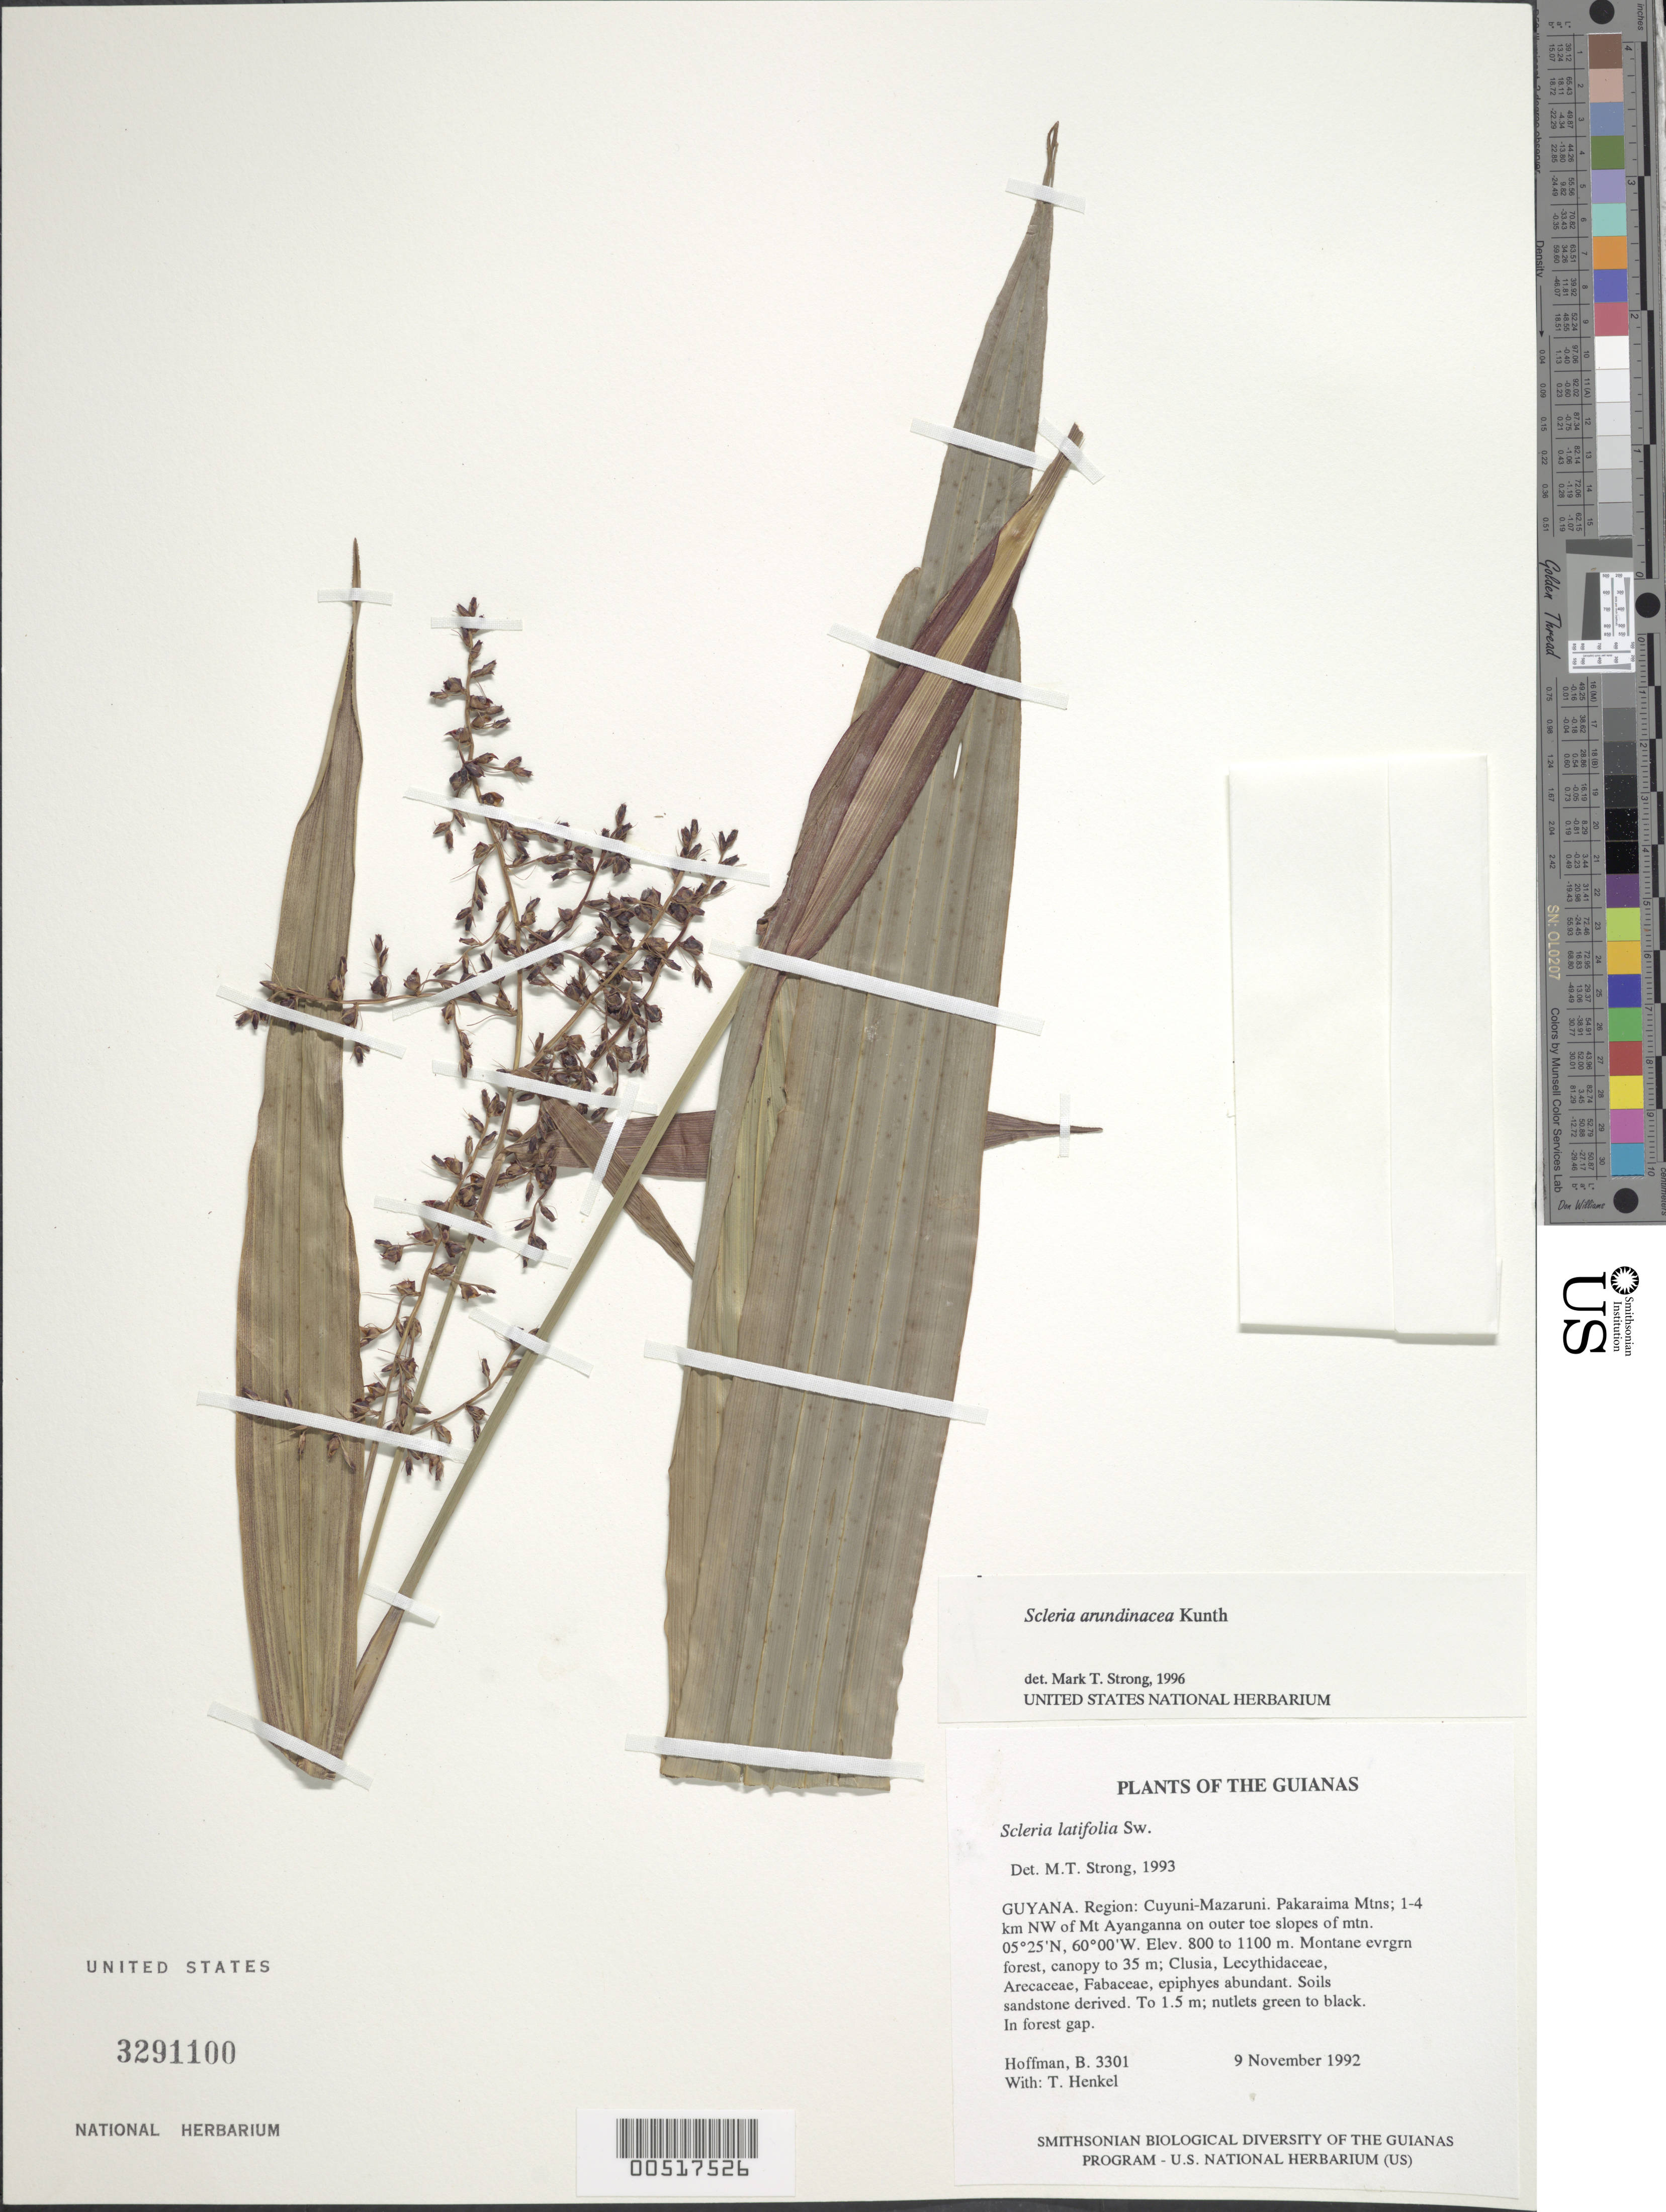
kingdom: Plantae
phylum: Tracheophyta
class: Liliopsida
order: Poales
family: Cyperaceae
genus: Scleria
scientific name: Scleria latifolia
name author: Sw.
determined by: Strong, Mark T., (BOT), Smithsonian Institution - National Museum of Natural History (UNITED STATES)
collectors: B. Hoffman & T. Henkel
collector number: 3301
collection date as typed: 9 November 1992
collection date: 1992-11-09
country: Guyana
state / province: Cuyuni-Mazaruni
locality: Pakaraima Mountains; 1-4 km NW of Mt. Ayanganna on outer toe slopes of mountain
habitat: Montane evrgrn forest, canopy to 35 m; Clusia, Lecythidaceae, Arecaceae, Fabaceae, epiphyes abundant. Soils sandstone derived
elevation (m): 800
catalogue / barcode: US 3291100